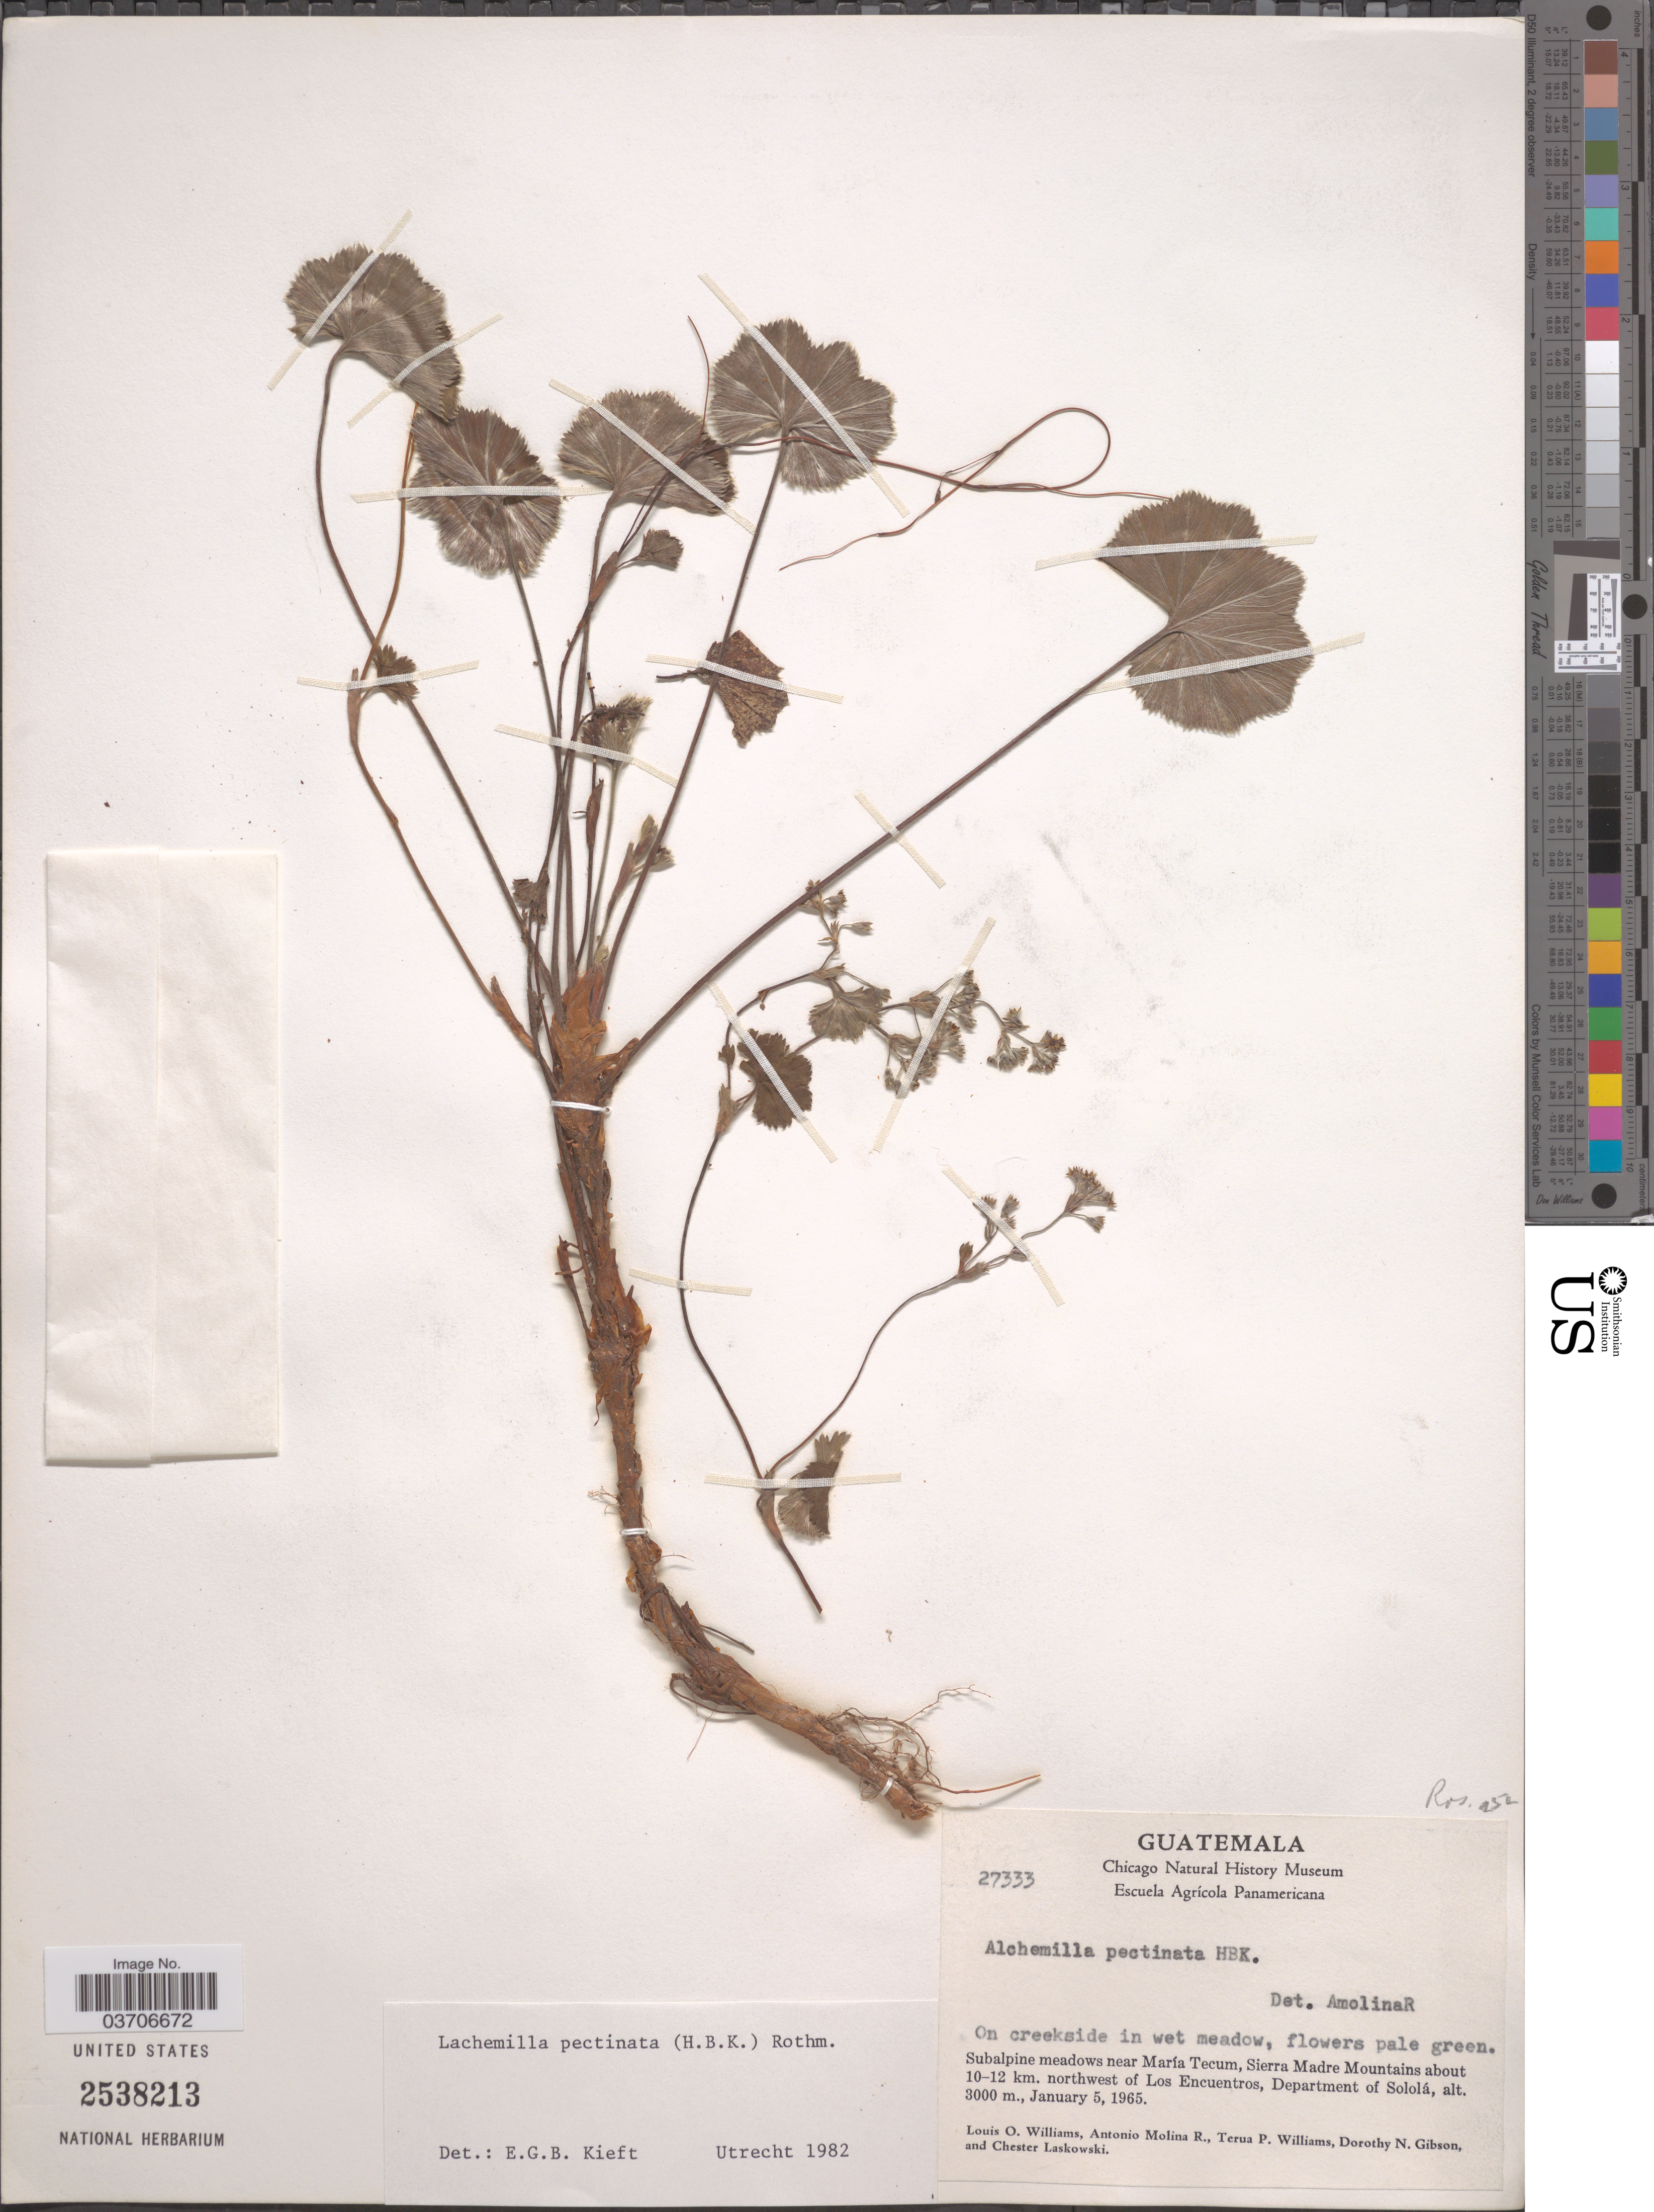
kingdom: Plantae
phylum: Tracheophyta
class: Magnoliopsida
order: Rosales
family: Rosaceae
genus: Lachemilla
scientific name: Lachemilla pectinata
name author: (Kunth) Rothm.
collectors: L. O. Williams, A. Molina R., T. Williams, D. N. Gibson & C. Laskowski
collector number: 27333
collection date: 1965-01-05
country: Guatemala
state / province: Solola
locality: Subalpine meadows near Mariía Tecum, Sierra Madre Mountains about 10-12 km. northwest of Los Encuentros, Department of Sololá.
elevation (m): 3000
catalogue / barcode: US 2538213